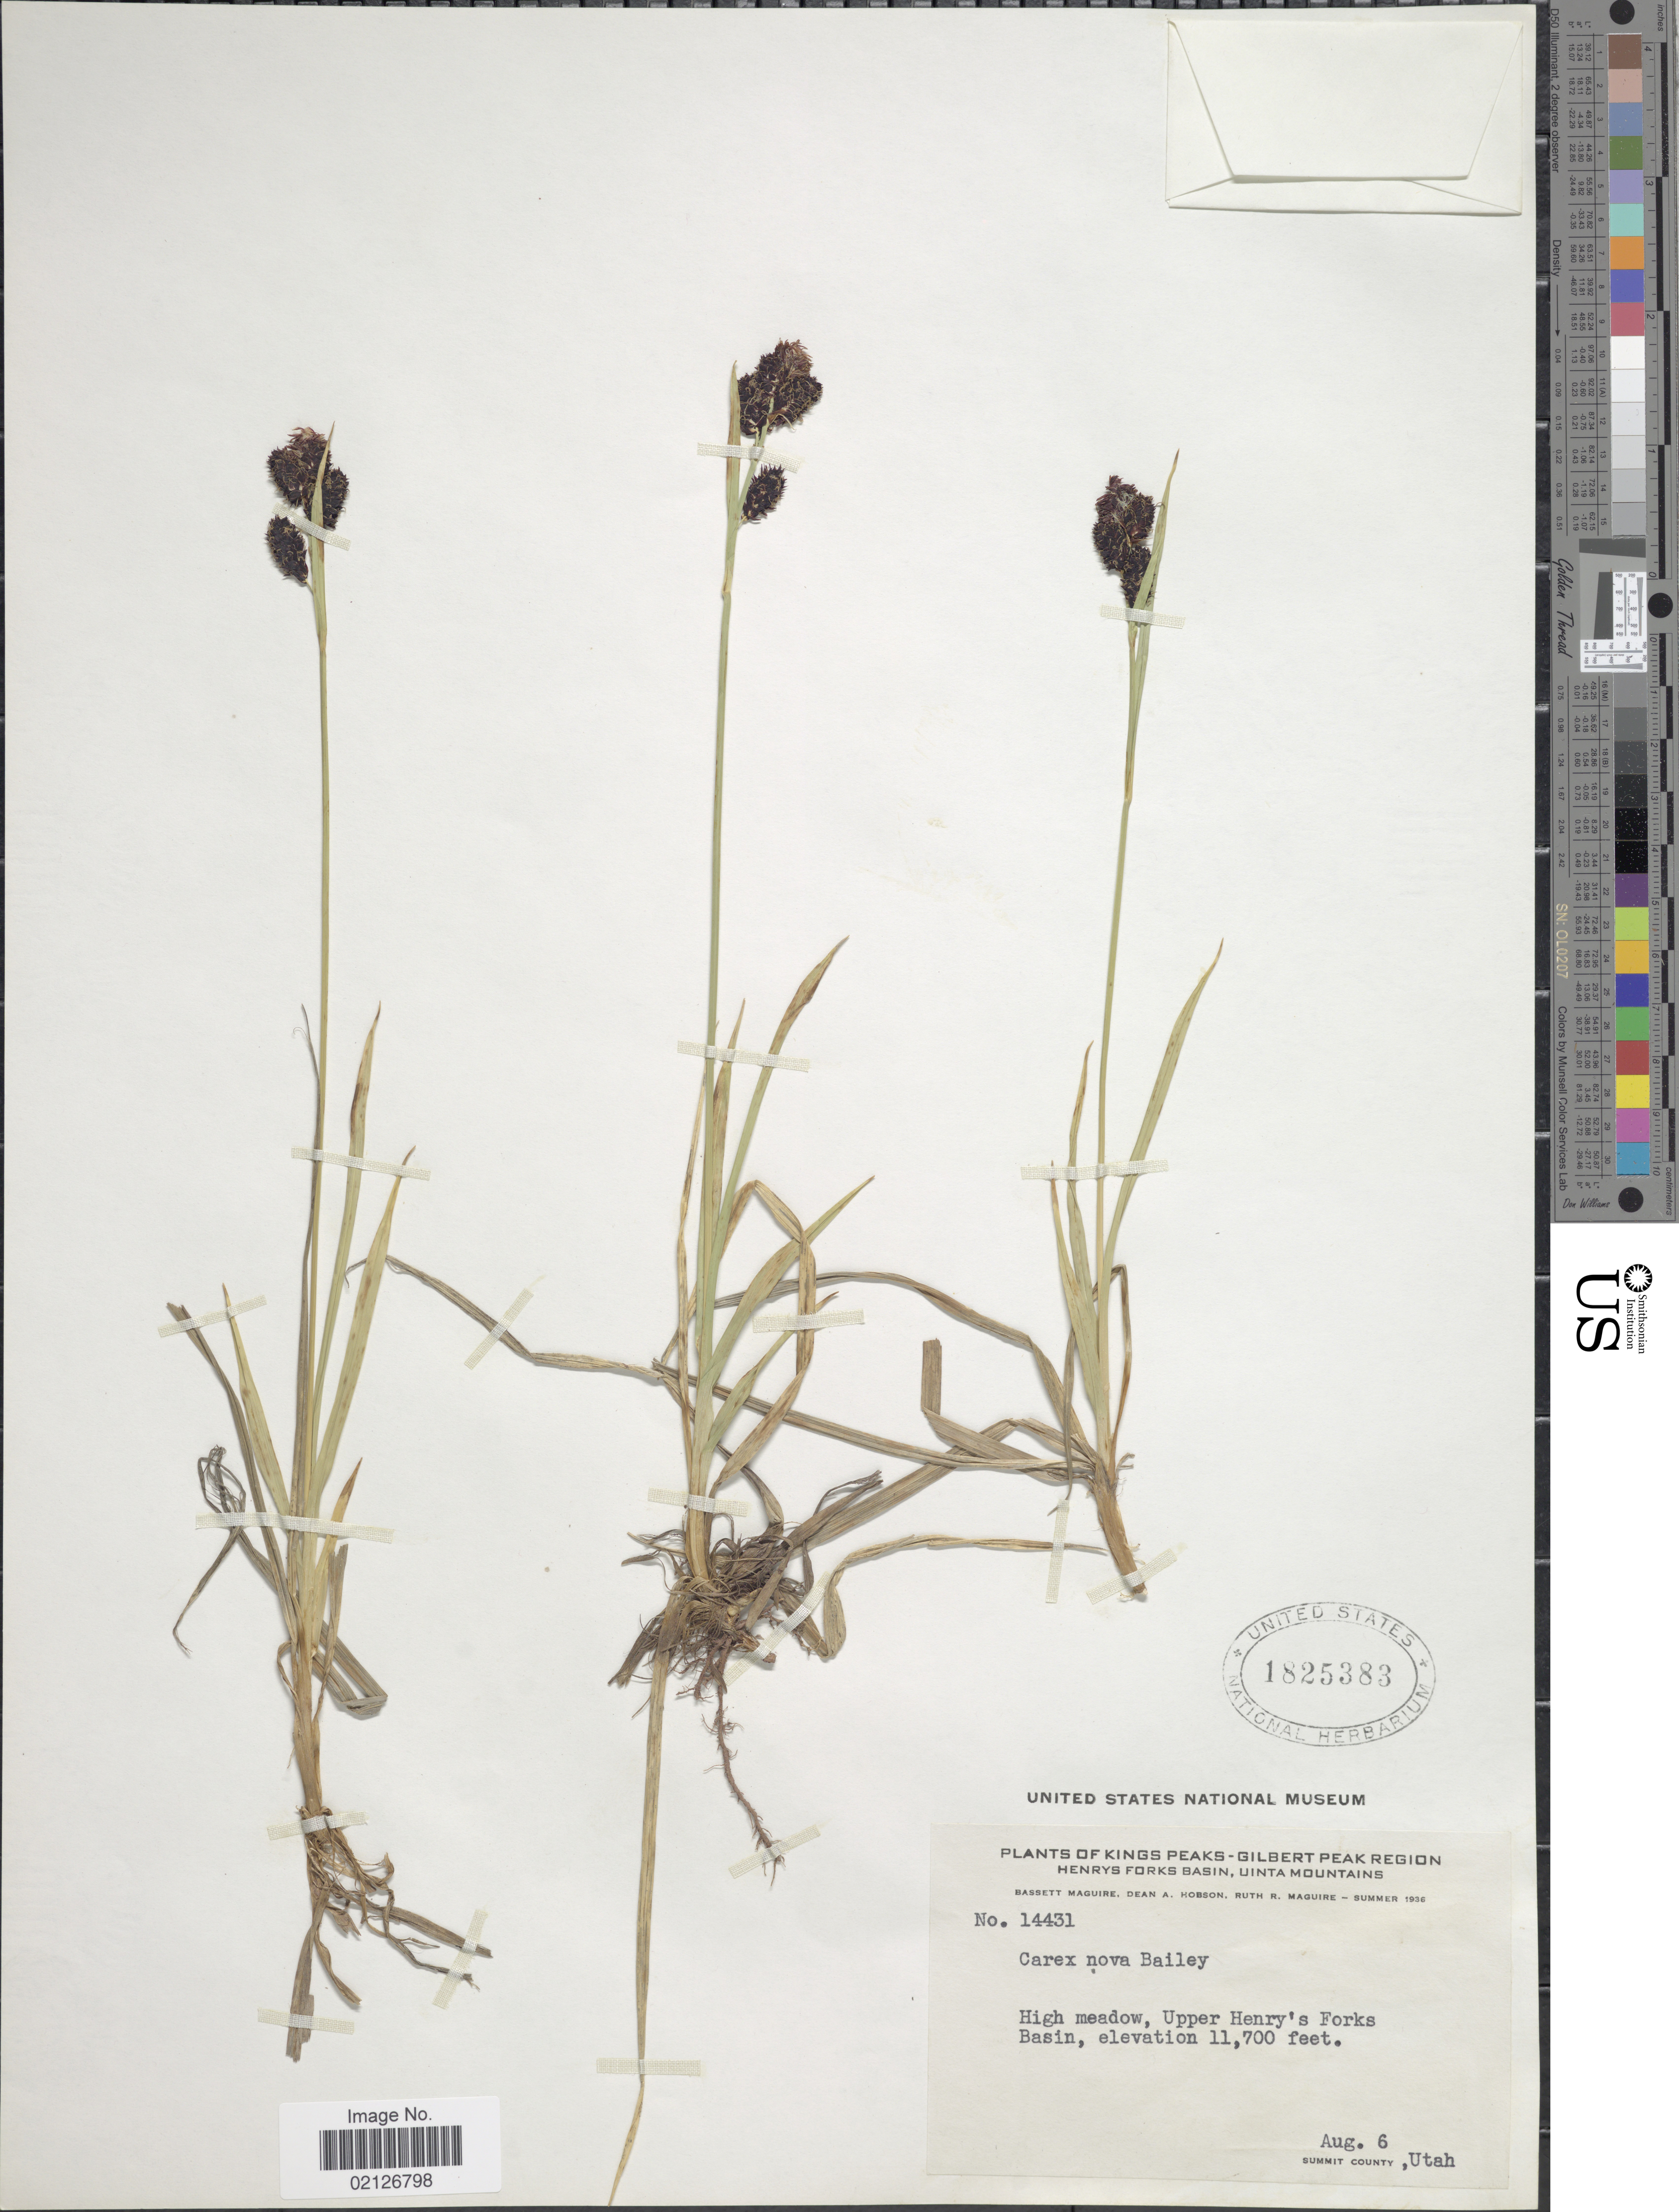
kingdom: Plantae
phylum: Tracheophyta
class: Liliopsida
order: Poales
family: Cyperaceae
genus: Carex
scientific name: Carex nova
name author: L.H. Bailey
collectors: B. Maguire, D. Hobson & R. R. Maguire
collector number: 14431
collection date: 1936-08-06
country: United States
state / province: Utah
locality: Kings Peaks- Gilbert Peak Region, Henrys Fork Basin, Uinta Mountains, high meadow, Upper Henry's Forks Basin, Summit County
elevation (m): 3566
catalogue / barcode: US 1825383